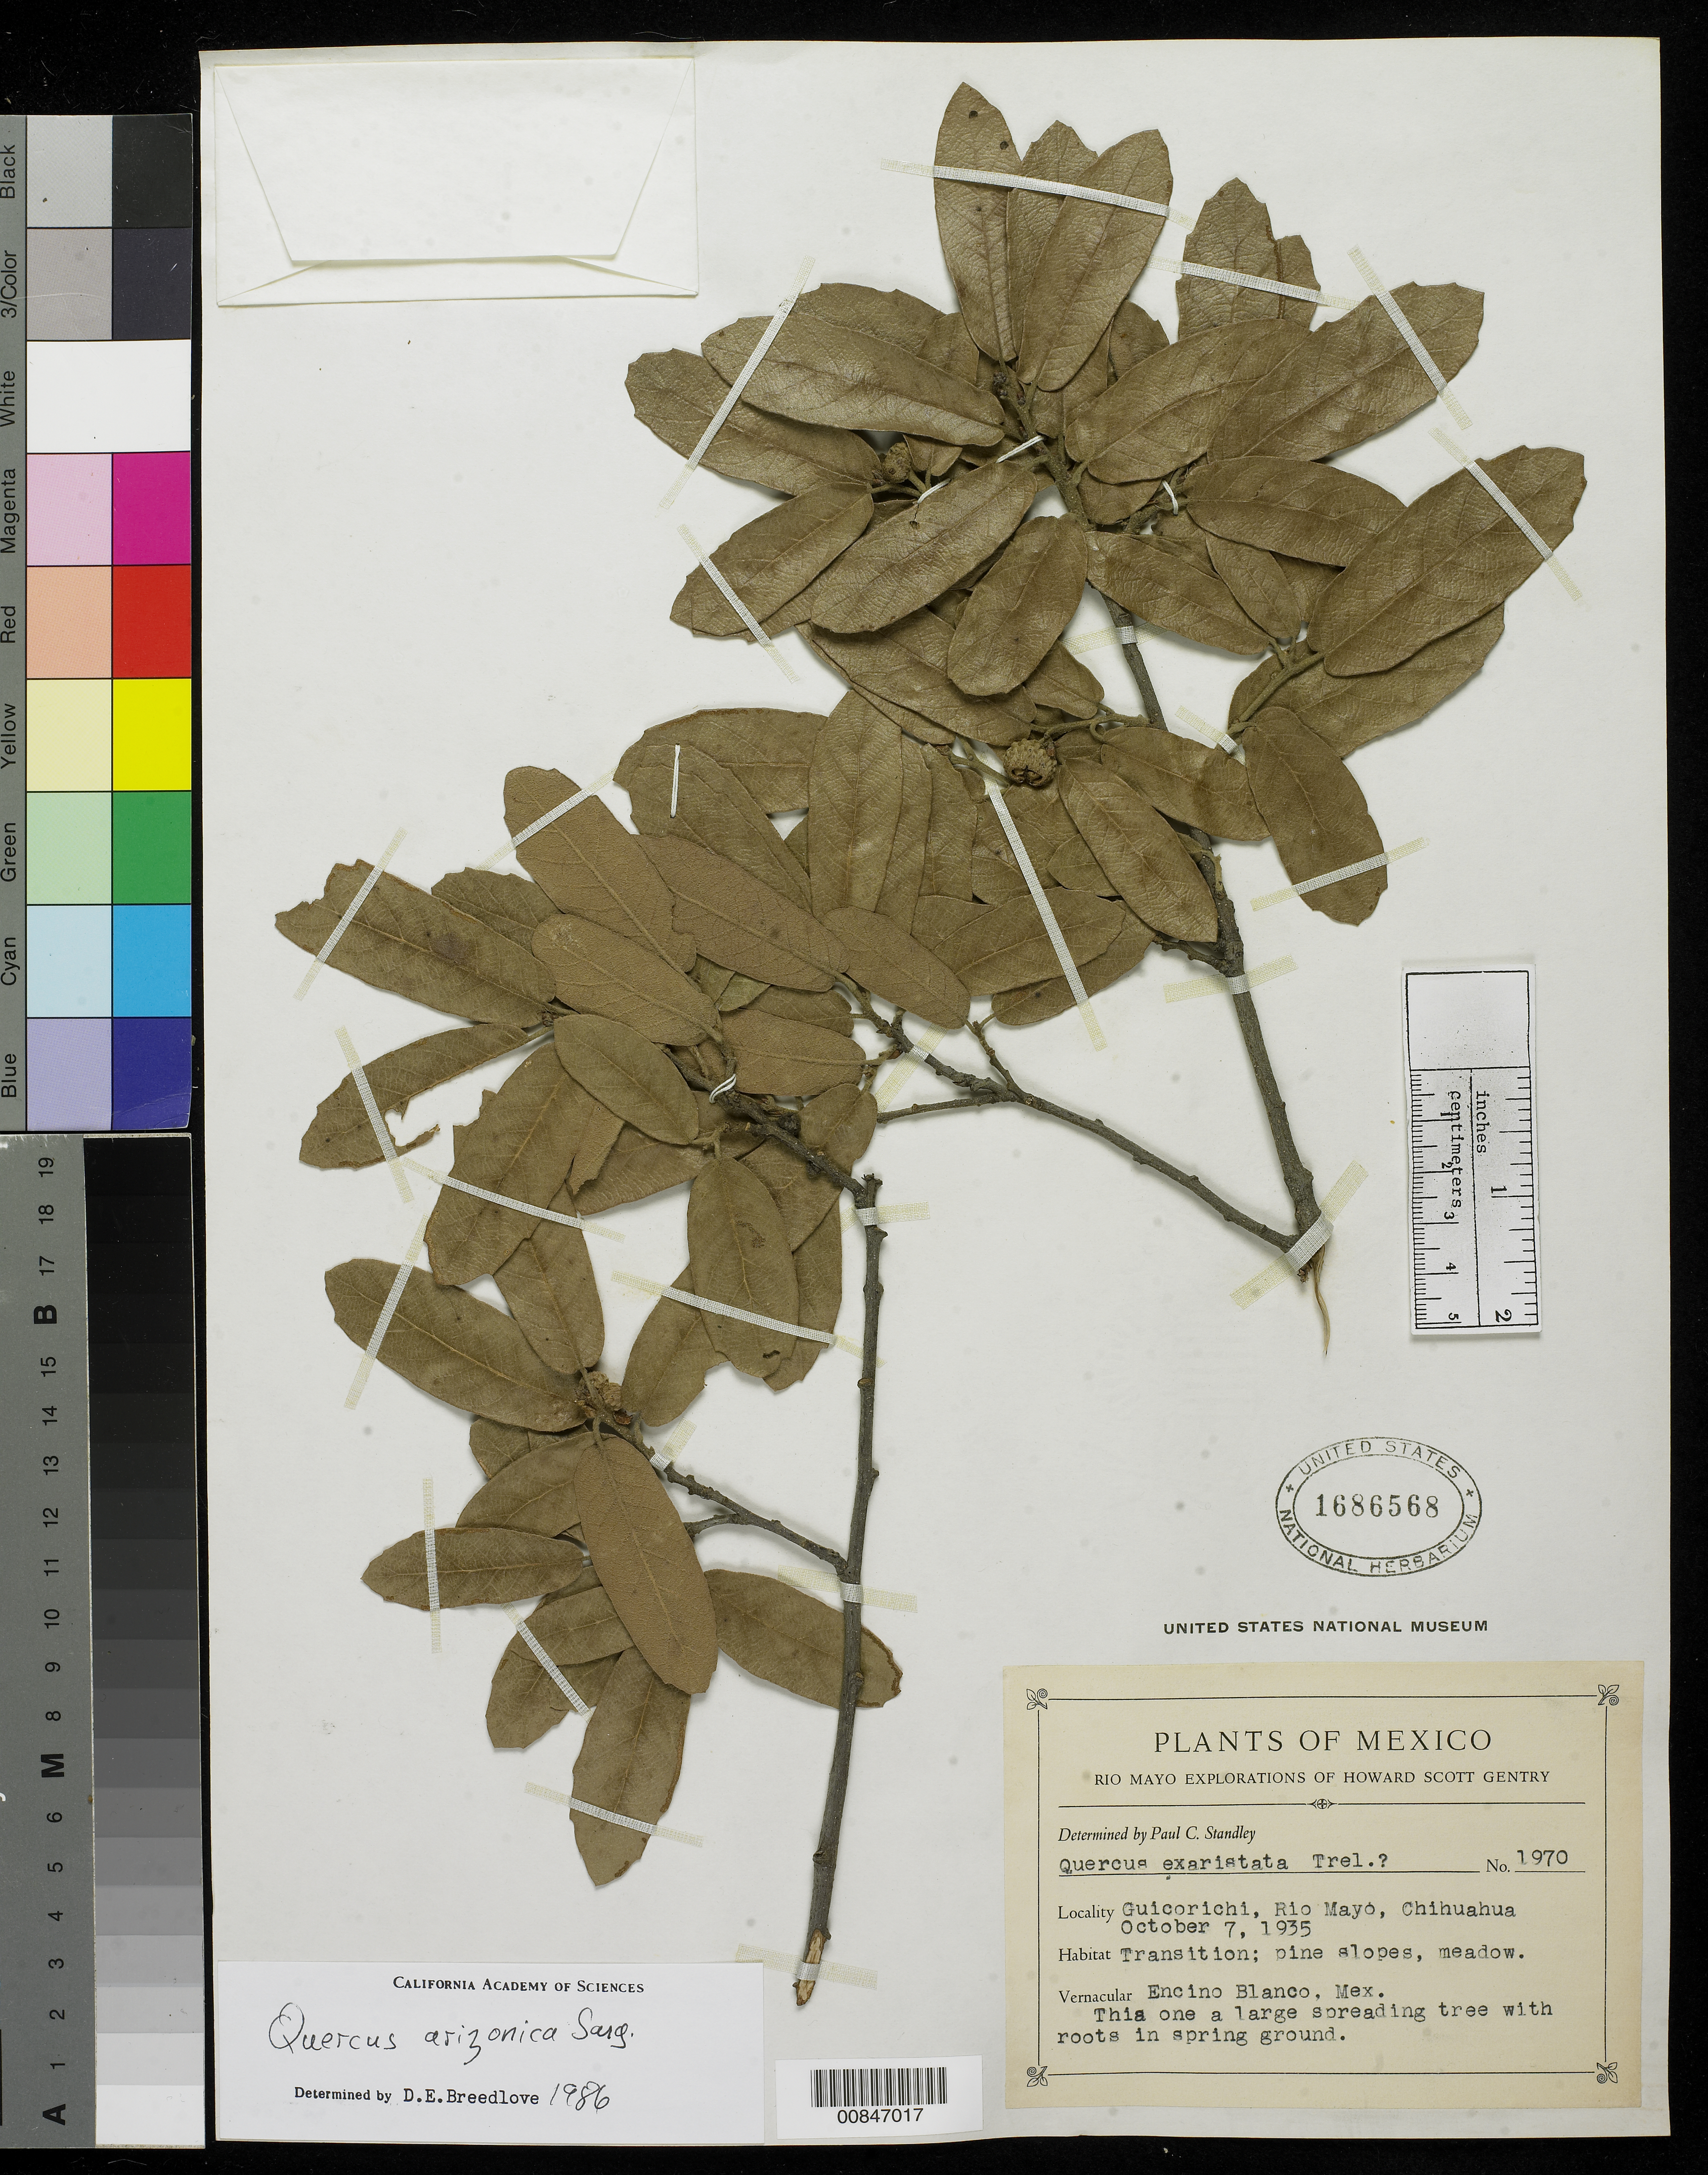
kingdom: Plantae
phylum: Tracheophyta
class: Magnoliopsida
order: Fagales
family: Fagaceae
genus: Quercus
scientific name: Quercus arizonica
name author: Sarg.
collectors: H. S. Gentry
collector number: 1970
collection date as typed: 07 Oct 1935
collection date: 1935-10-07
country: Mexico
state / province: Chihuahua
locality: Guicorichi, Río Mayo, Chihuahua.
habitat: Transition; pine slopes, meadow. Roots in spring ground.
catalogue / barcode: US 1686568